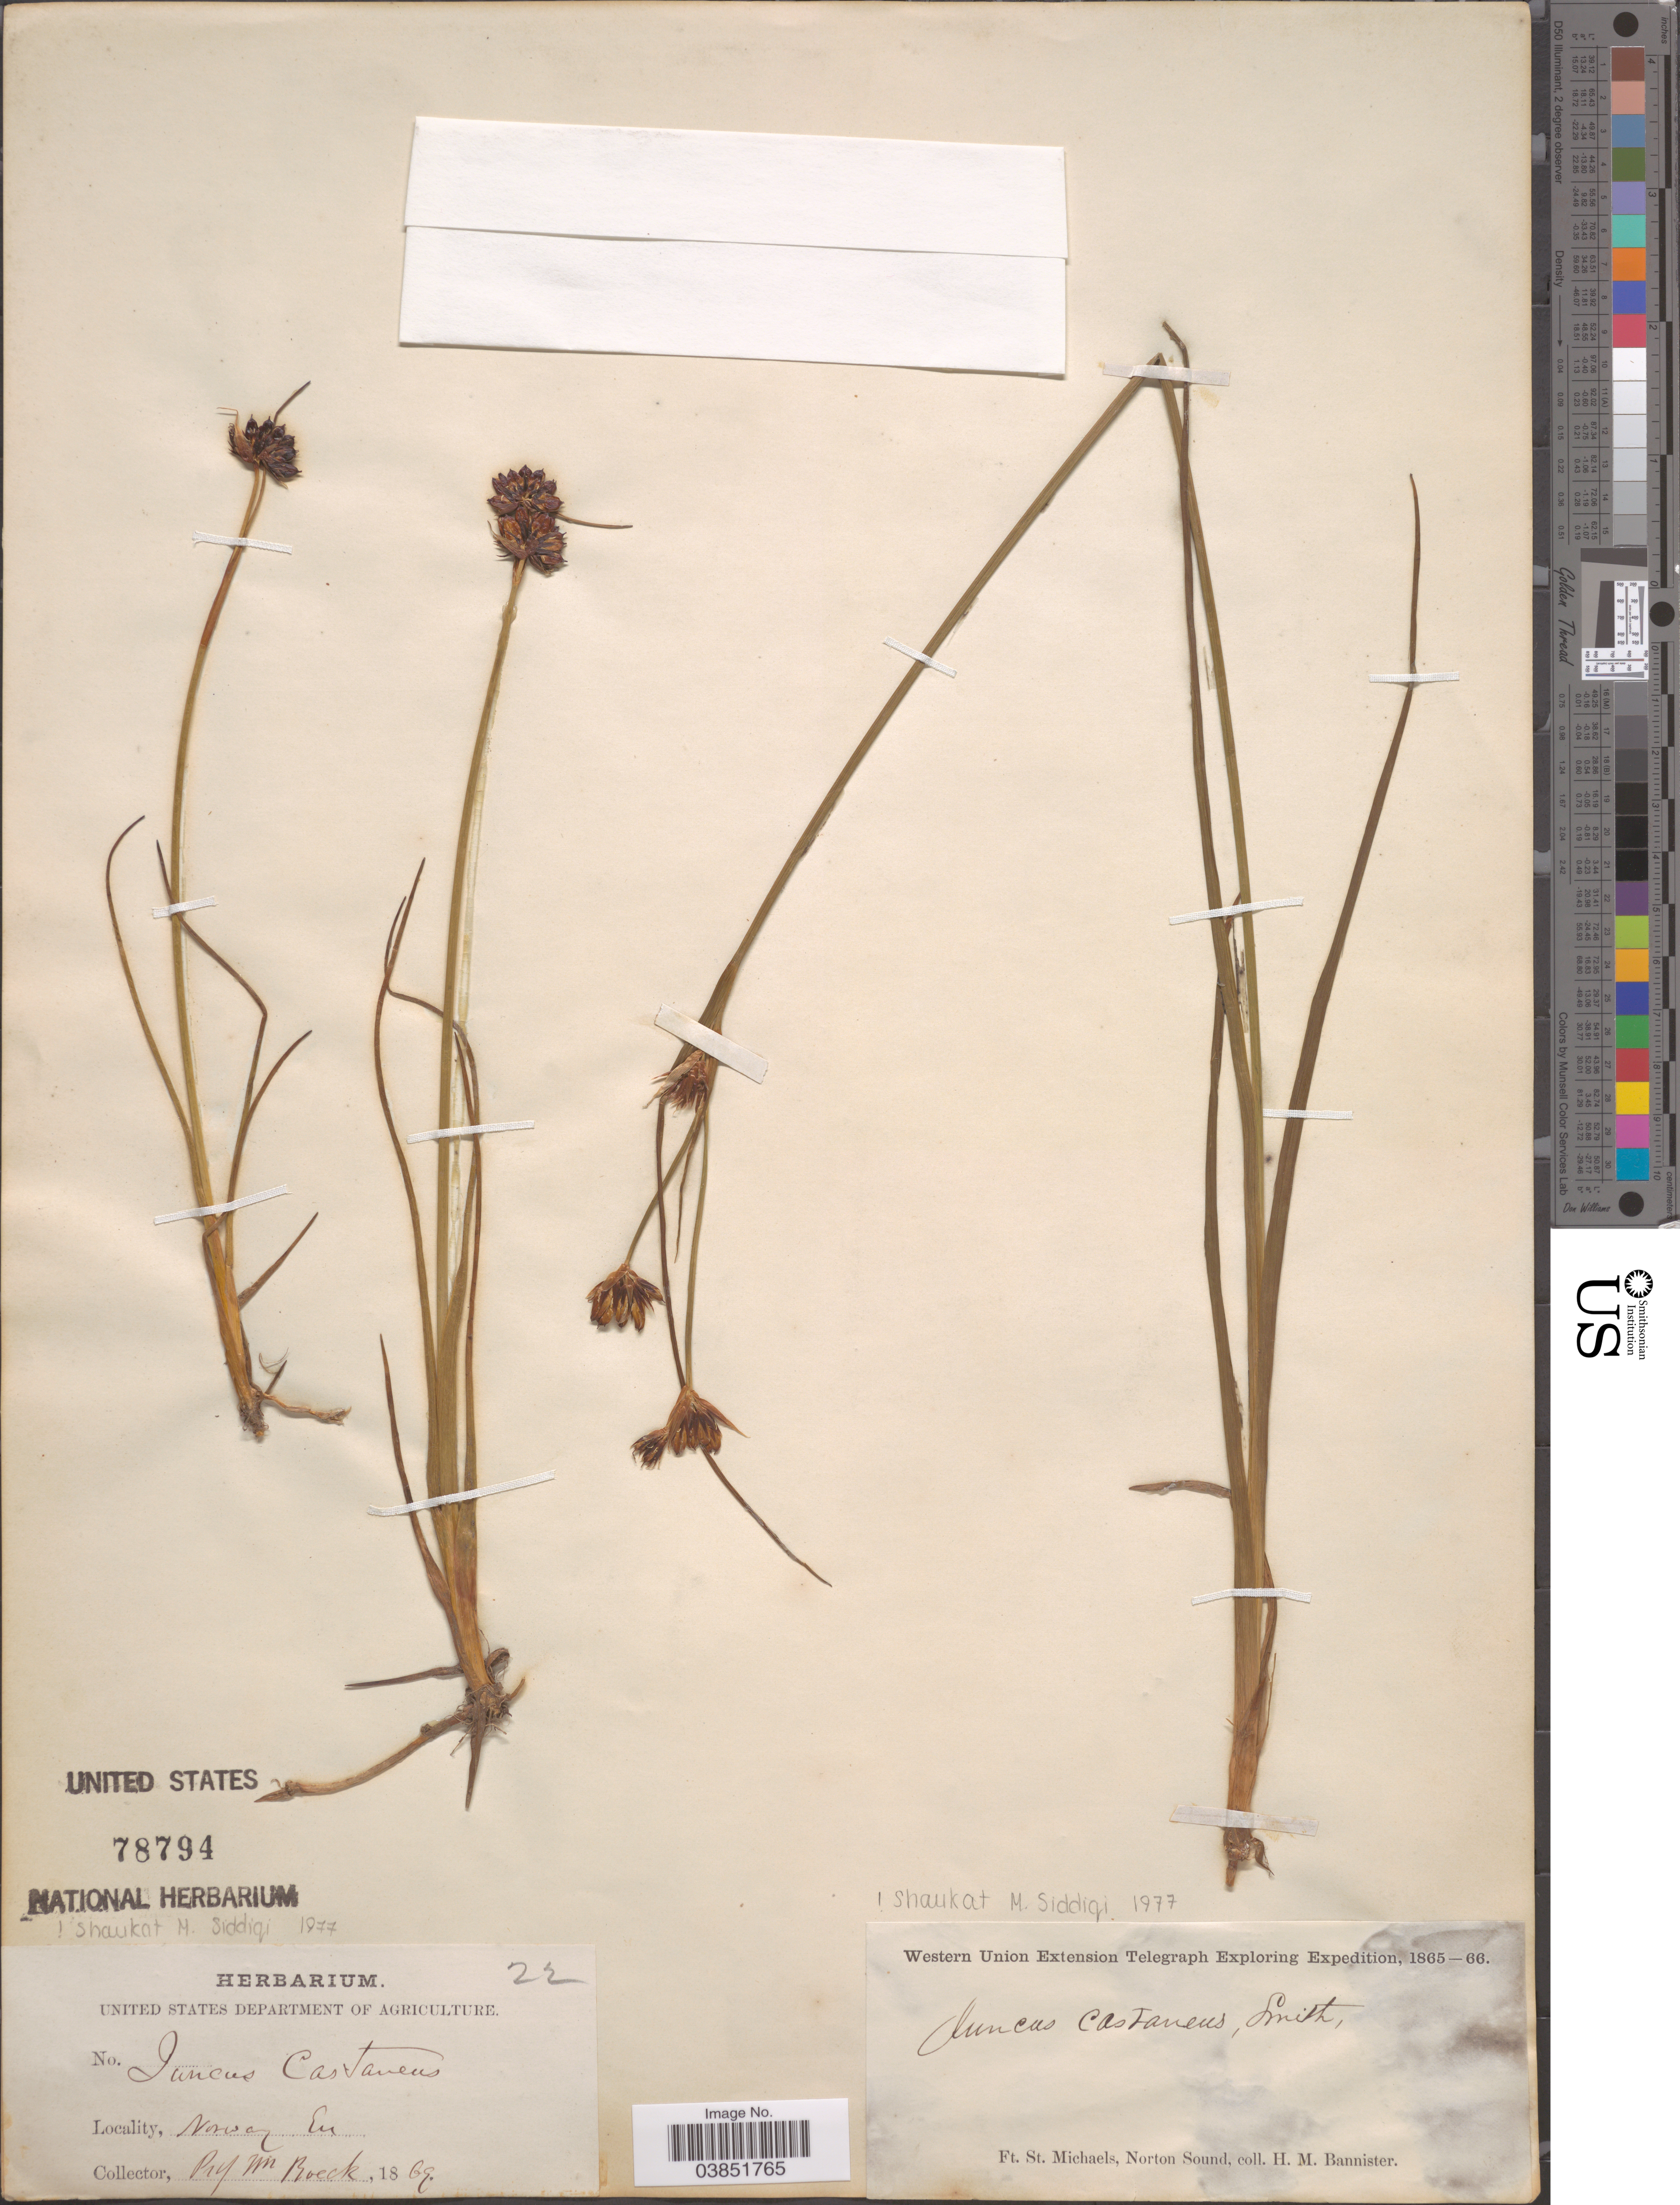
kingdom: Plantae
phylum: Tracheophyta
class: Liliopsida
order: Poales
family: Juncaceae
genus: Juncus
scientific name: Juncus castaneus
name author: Sm.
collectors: H. Bannister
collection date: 1865/1866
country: United States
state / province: Alaska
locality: Ft. St. Michaels, Norton Sound.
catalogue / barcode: US 78794-2